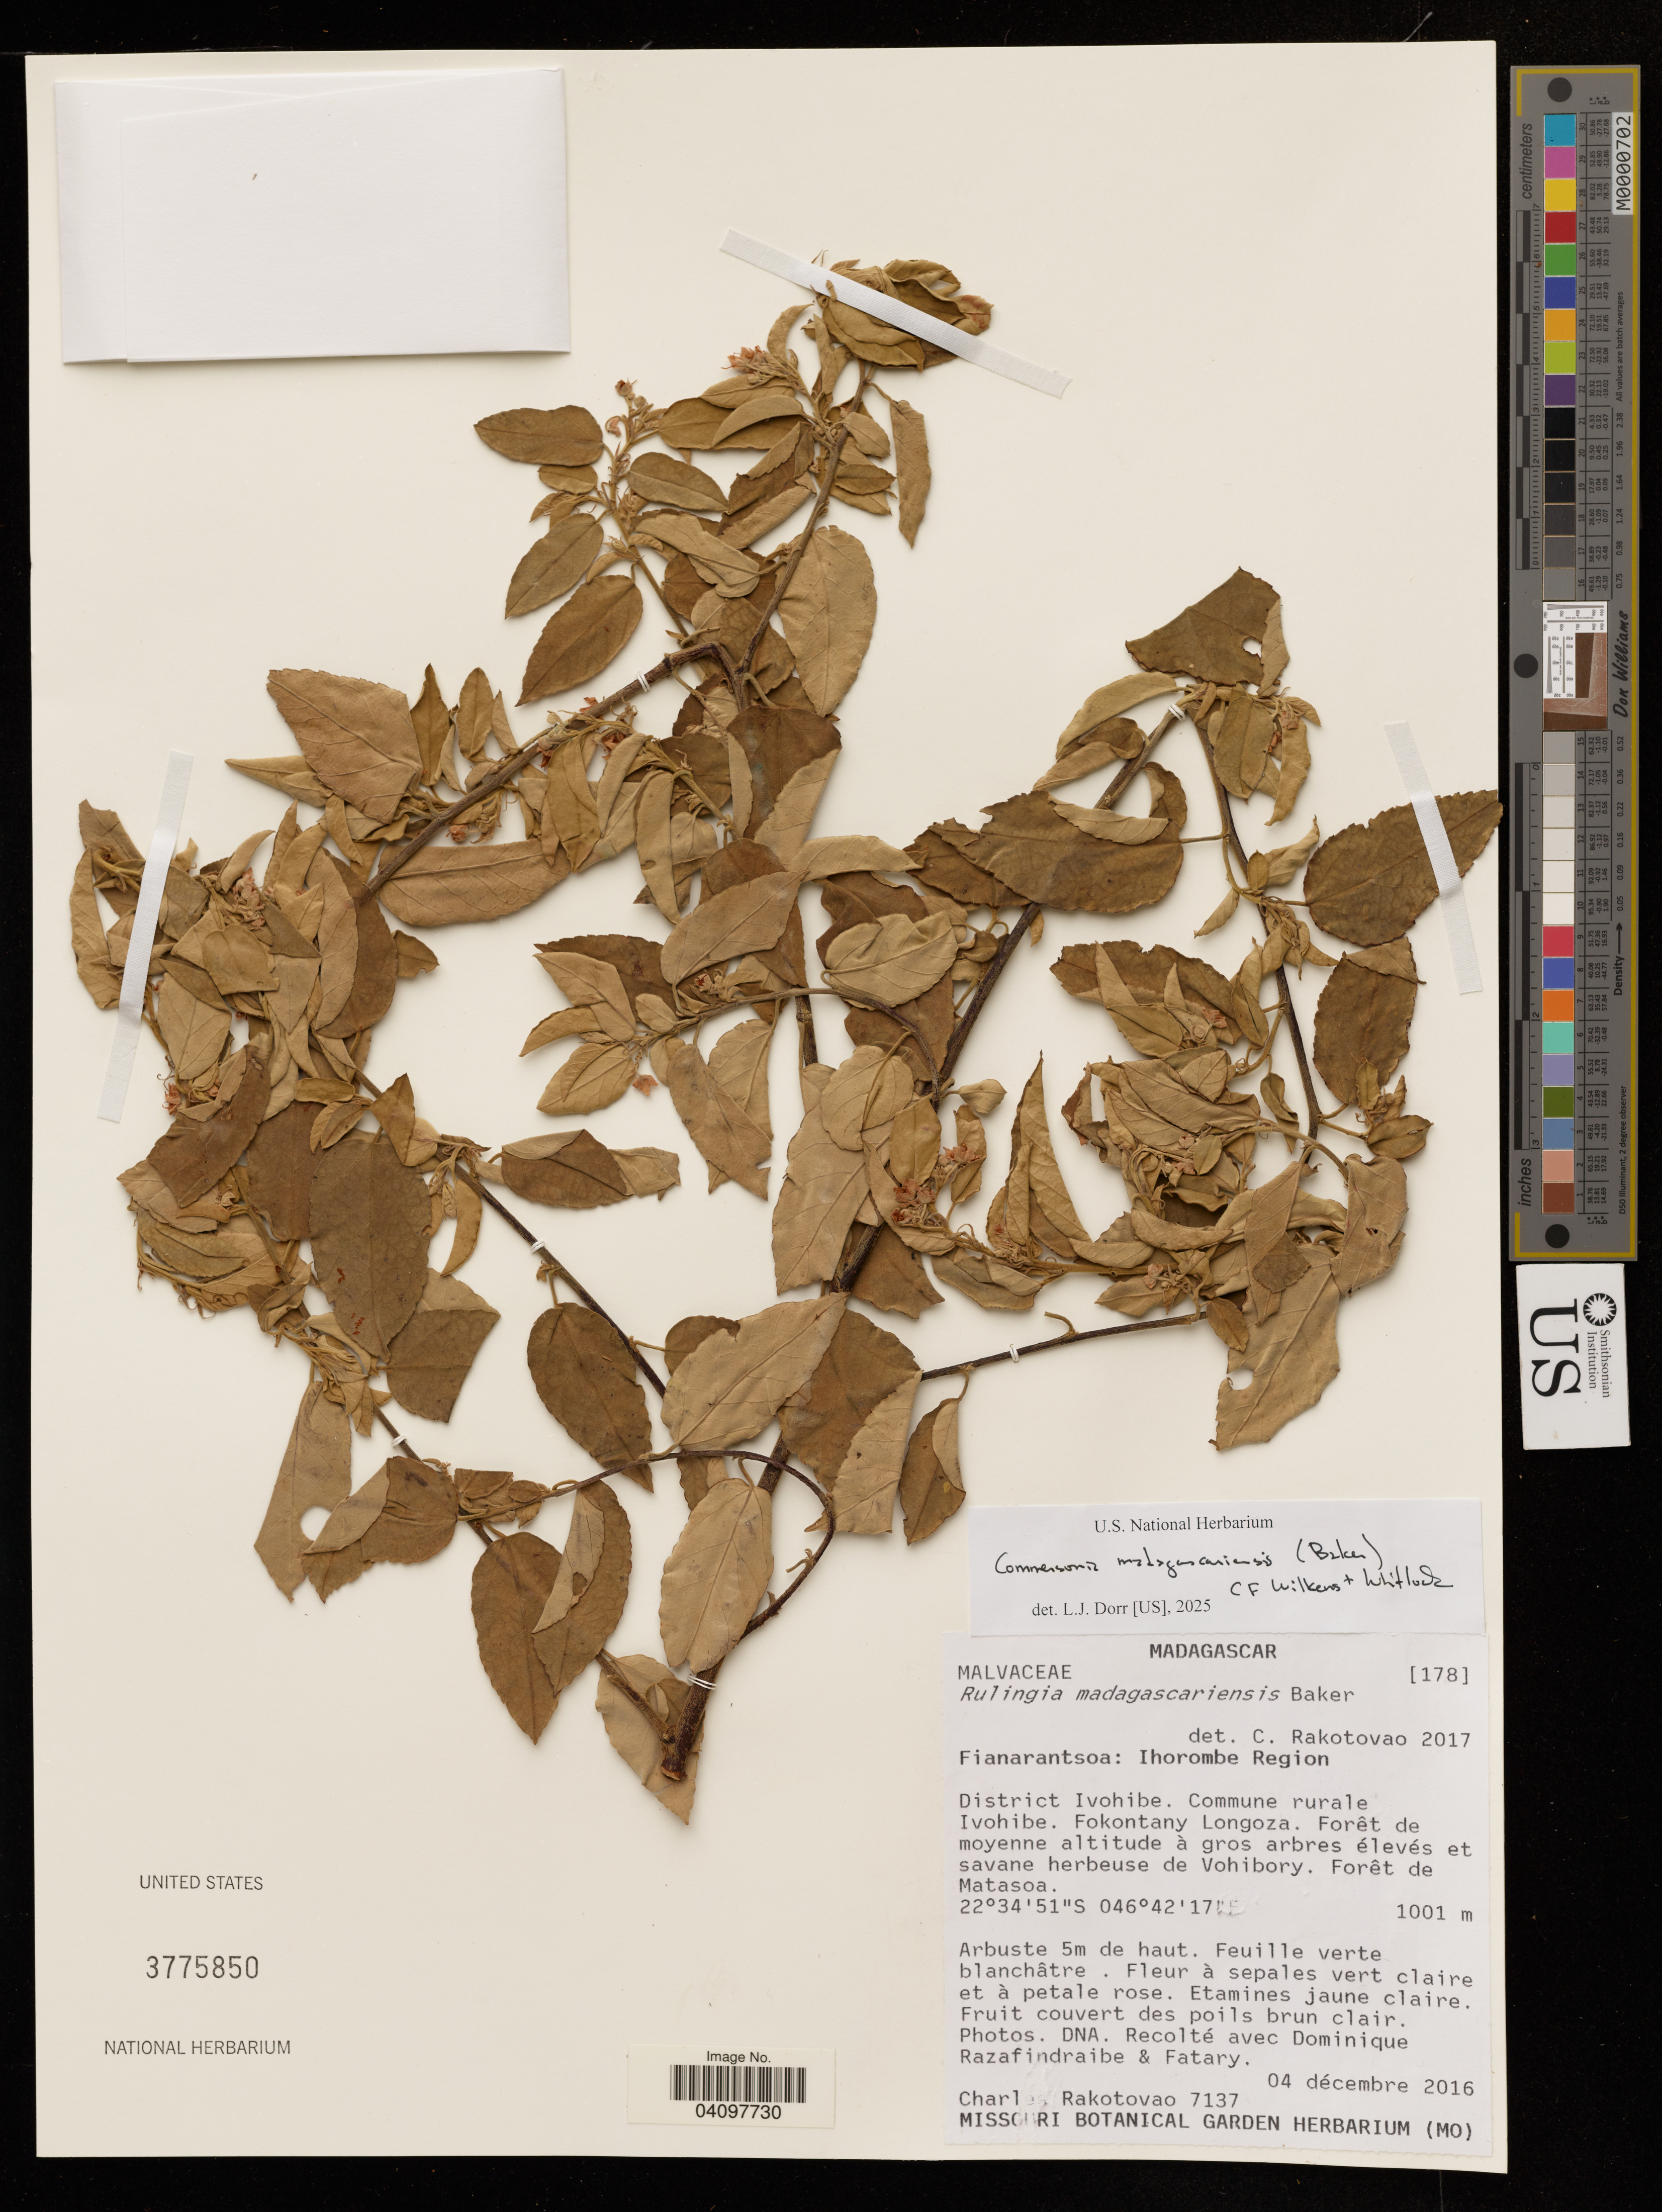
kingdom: Plantae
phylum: Tracheophyta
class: Magnoliopsida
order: Malvales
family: Malvaceae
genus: Commersonia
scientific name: Commersonia madagascariensis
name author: (Baker) C.F. Wilkins & Whitlock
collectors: C. Rakotovao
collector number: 7137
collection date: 2016-12-04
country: Madagascar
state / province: Fianarantsoa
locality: Ihorombe Region. District Ivohibe. Commune rurale Ivohibe. Fokontany Longoza.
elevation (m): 1001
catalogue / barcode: US 3775850